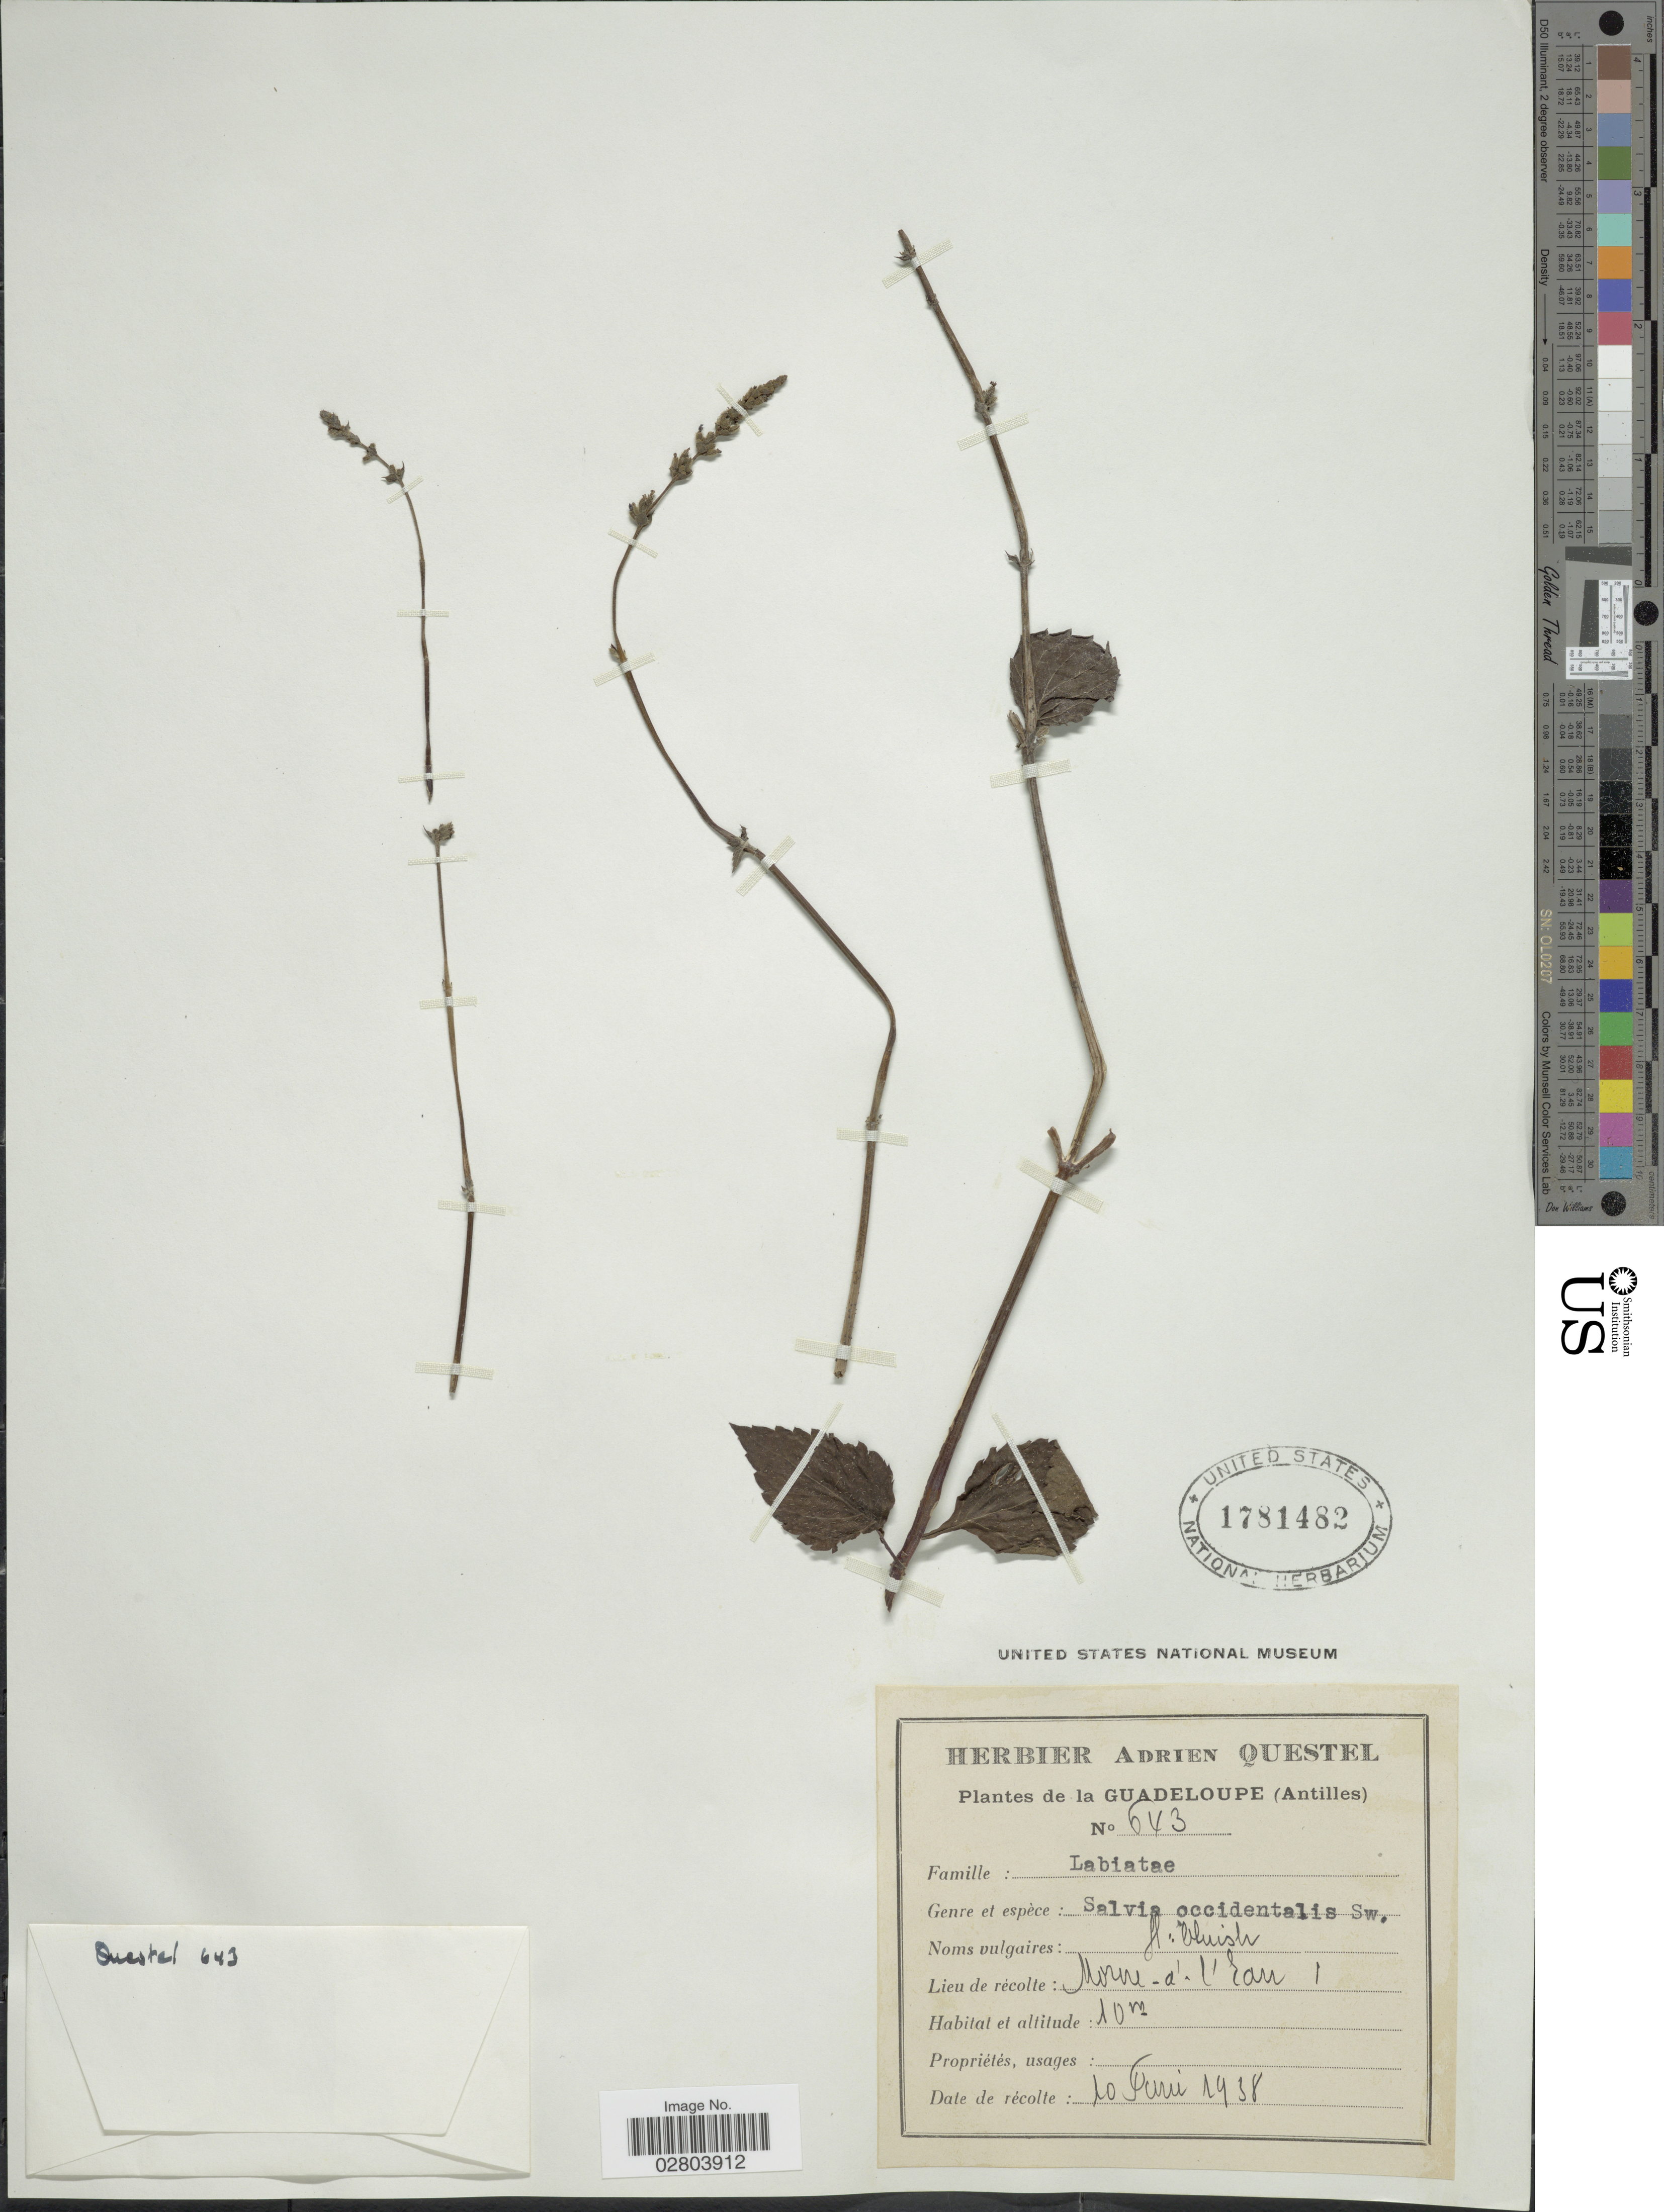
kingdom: Plantae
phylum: Tracheophyta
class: Magnoliopsida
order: Lamiales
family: Lamiaceae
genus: Salvia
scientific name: Salvia occidentalis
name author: Sw.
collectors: ex herb. A. Questal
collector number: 643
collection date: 1938-02-10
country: Guadeloupe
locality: (Antilles) Morne-a-l'Eau.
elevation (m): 10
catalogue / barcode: US 1781482